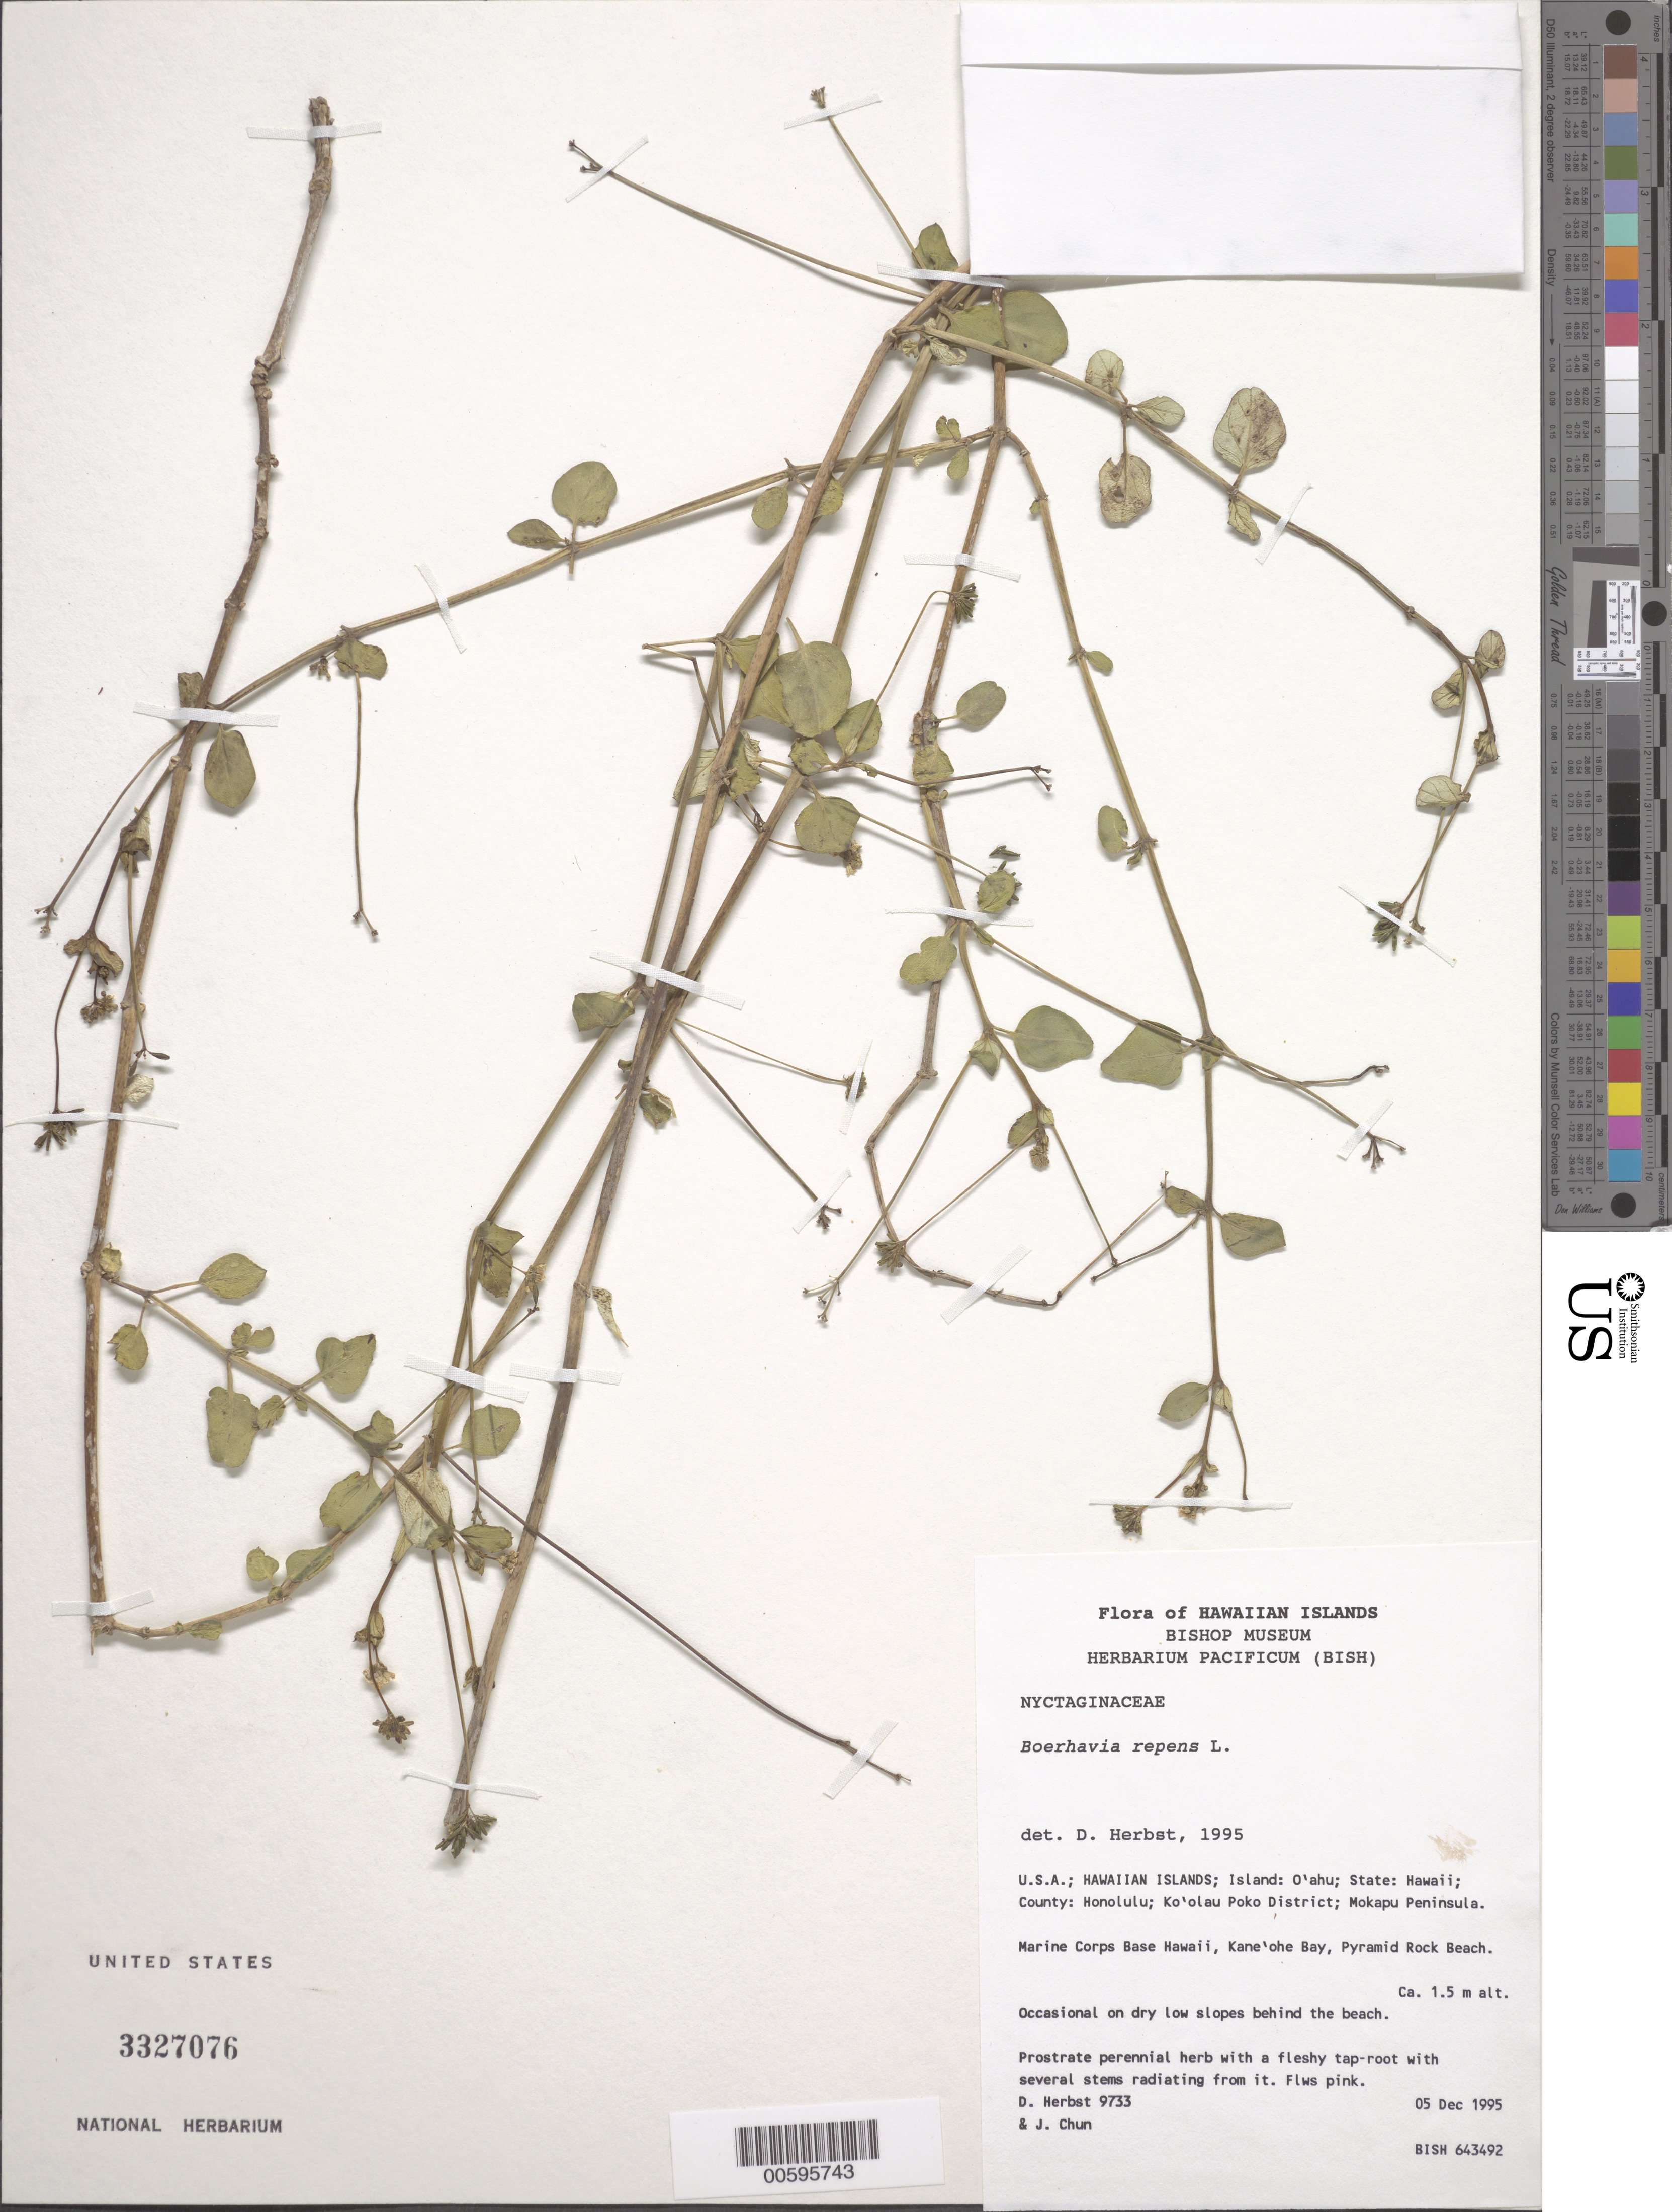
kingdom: Plantae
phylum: Tracheophyta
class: Magnoliopsida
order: Caryophyllales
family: Nyctaginaceae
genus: Boerhavia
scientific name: Boerhavia repens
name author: L.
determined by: Herbst, D. R.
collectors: D. R. Herbst & J. Chun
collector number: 9733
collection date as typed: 5 Dec 1995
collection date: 1995-12-05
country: United States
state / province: Hawaii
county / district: Honolulu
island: Oahu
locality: County: Honolulu; Ko'olau Poko Dist; Mokapu Peninsula. Marine Corps Base, Kane'ohe Bay, Pyramid Rock Beach.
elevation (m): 1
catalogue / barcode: US 3327076